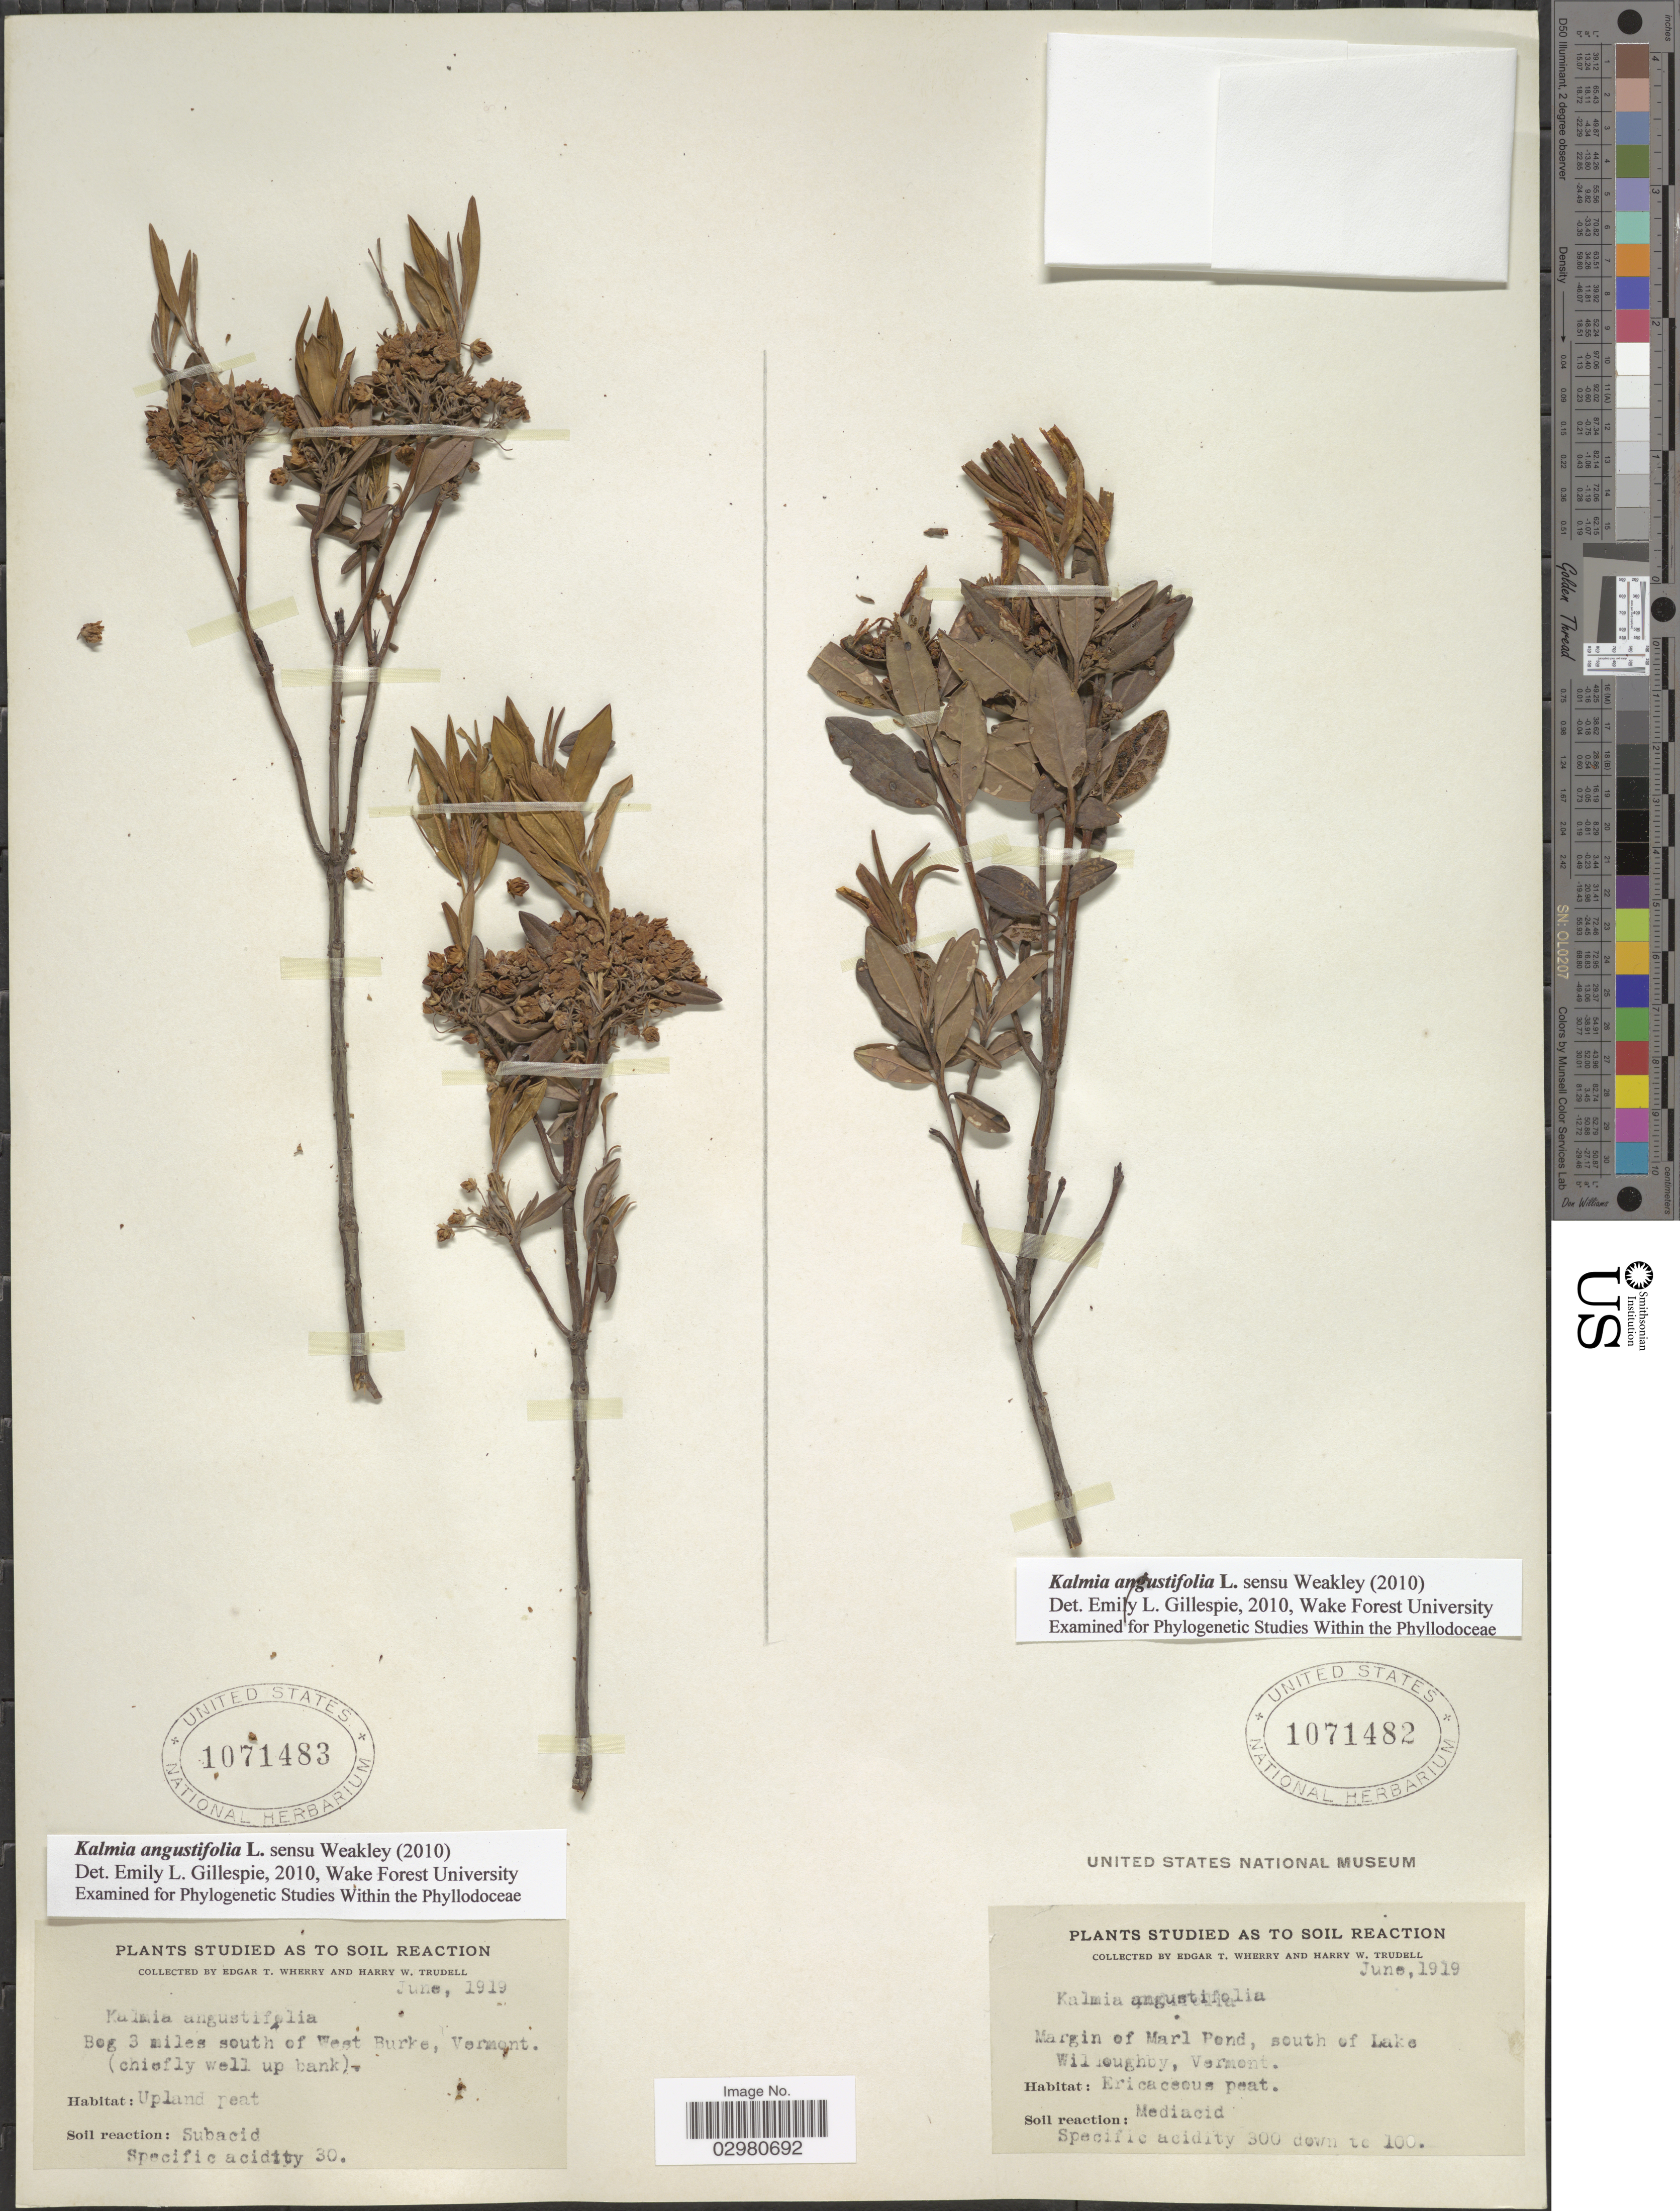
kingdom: Plantae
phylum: Tracheophyta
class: Magnoliopsida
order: Ericales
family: Ericaceae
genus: Kalmia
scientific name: Kalmia angustifolia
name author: L.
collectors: E. T. Wherry & H. Trudell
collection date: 1919-06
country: United States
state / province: Vermont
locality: Margin of Marl Pond, south of Lake Willoughby.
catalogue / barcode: US 1071482